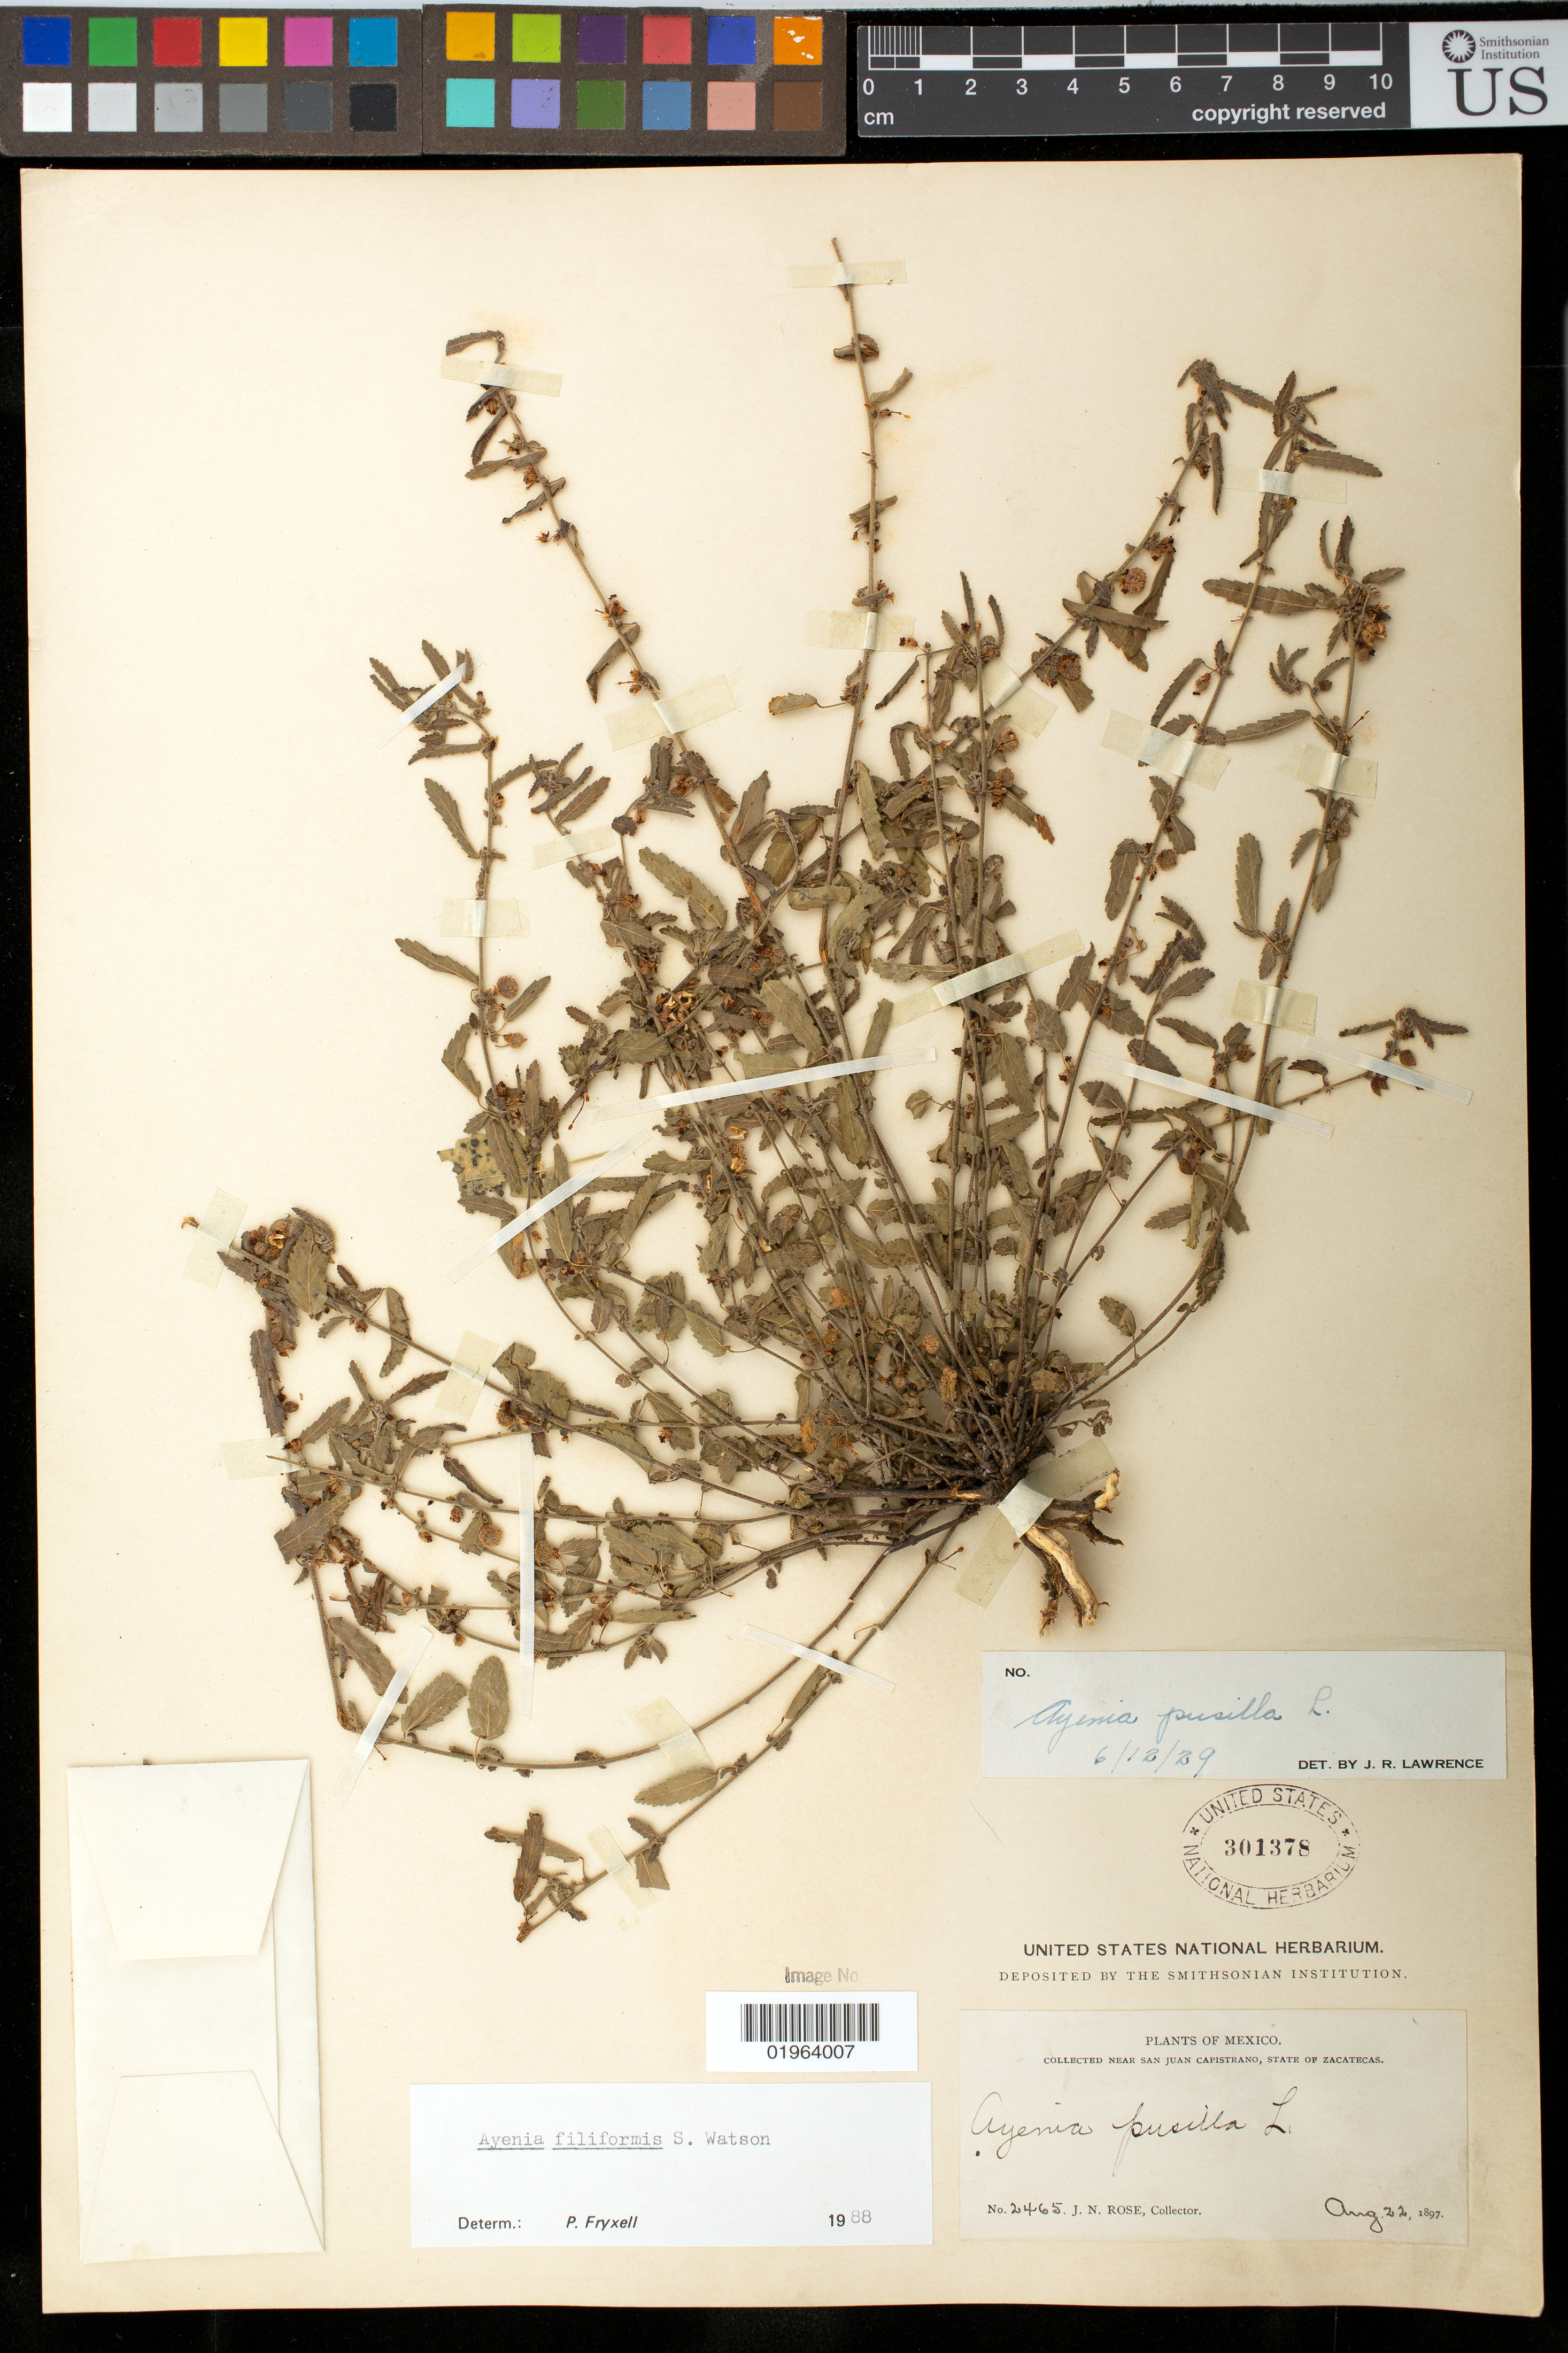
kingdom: Plantae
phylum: Tracheophyta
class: Magnoliopsida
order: Malvales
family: Malvaceae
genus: Ayenia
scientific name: Ayenia filiformis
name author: S. Watson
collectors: J. N. Rose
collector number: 2465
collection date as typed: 22 Aug 1897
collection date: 1897-08-22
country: Mexico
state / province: Zacatecas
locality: San Juan Capristrano.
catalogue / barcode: US 301378